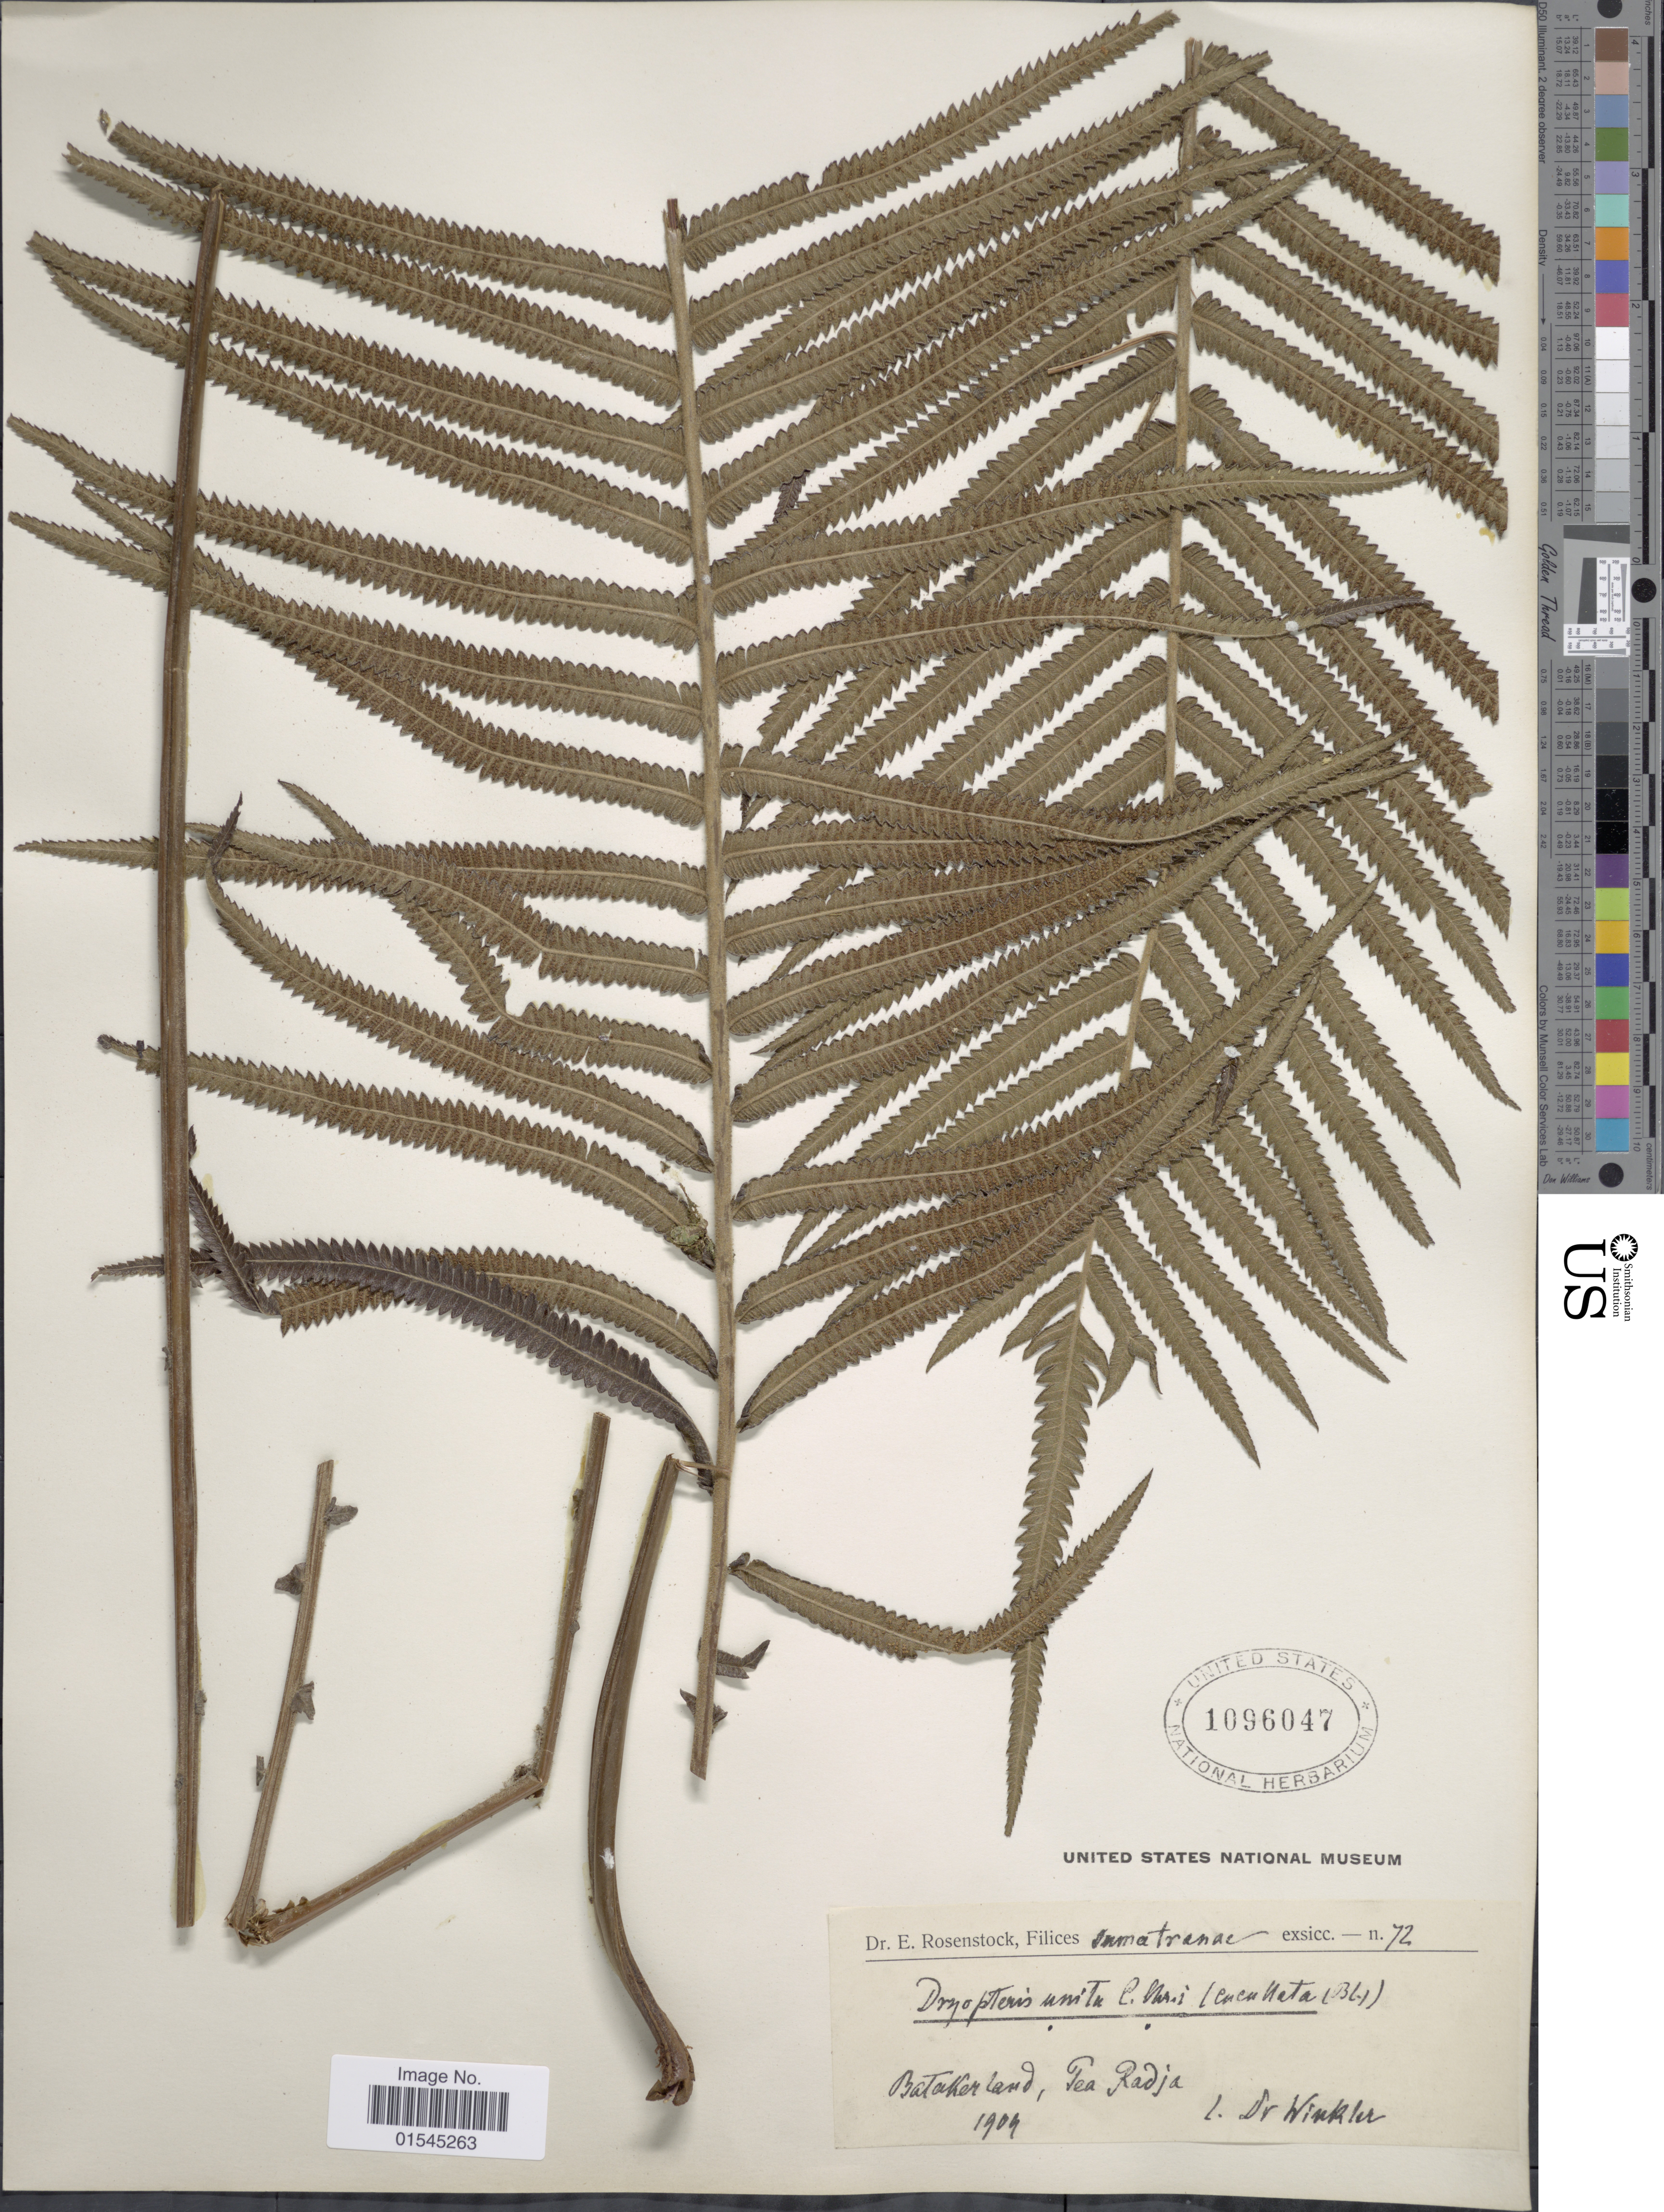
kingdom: Plantae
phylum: Tracheophyta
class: Polypodiopsida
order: Polypodiales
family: Thelypteridaceae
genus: Sphaerostephanos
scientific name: Sphaerostephanos unitus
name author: (L.) Holttum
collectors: -. Winkler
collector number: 72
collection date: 1909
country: Indonesia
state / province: Sumatra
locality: Batakerland, Tea Radja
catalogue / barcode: US 1096047